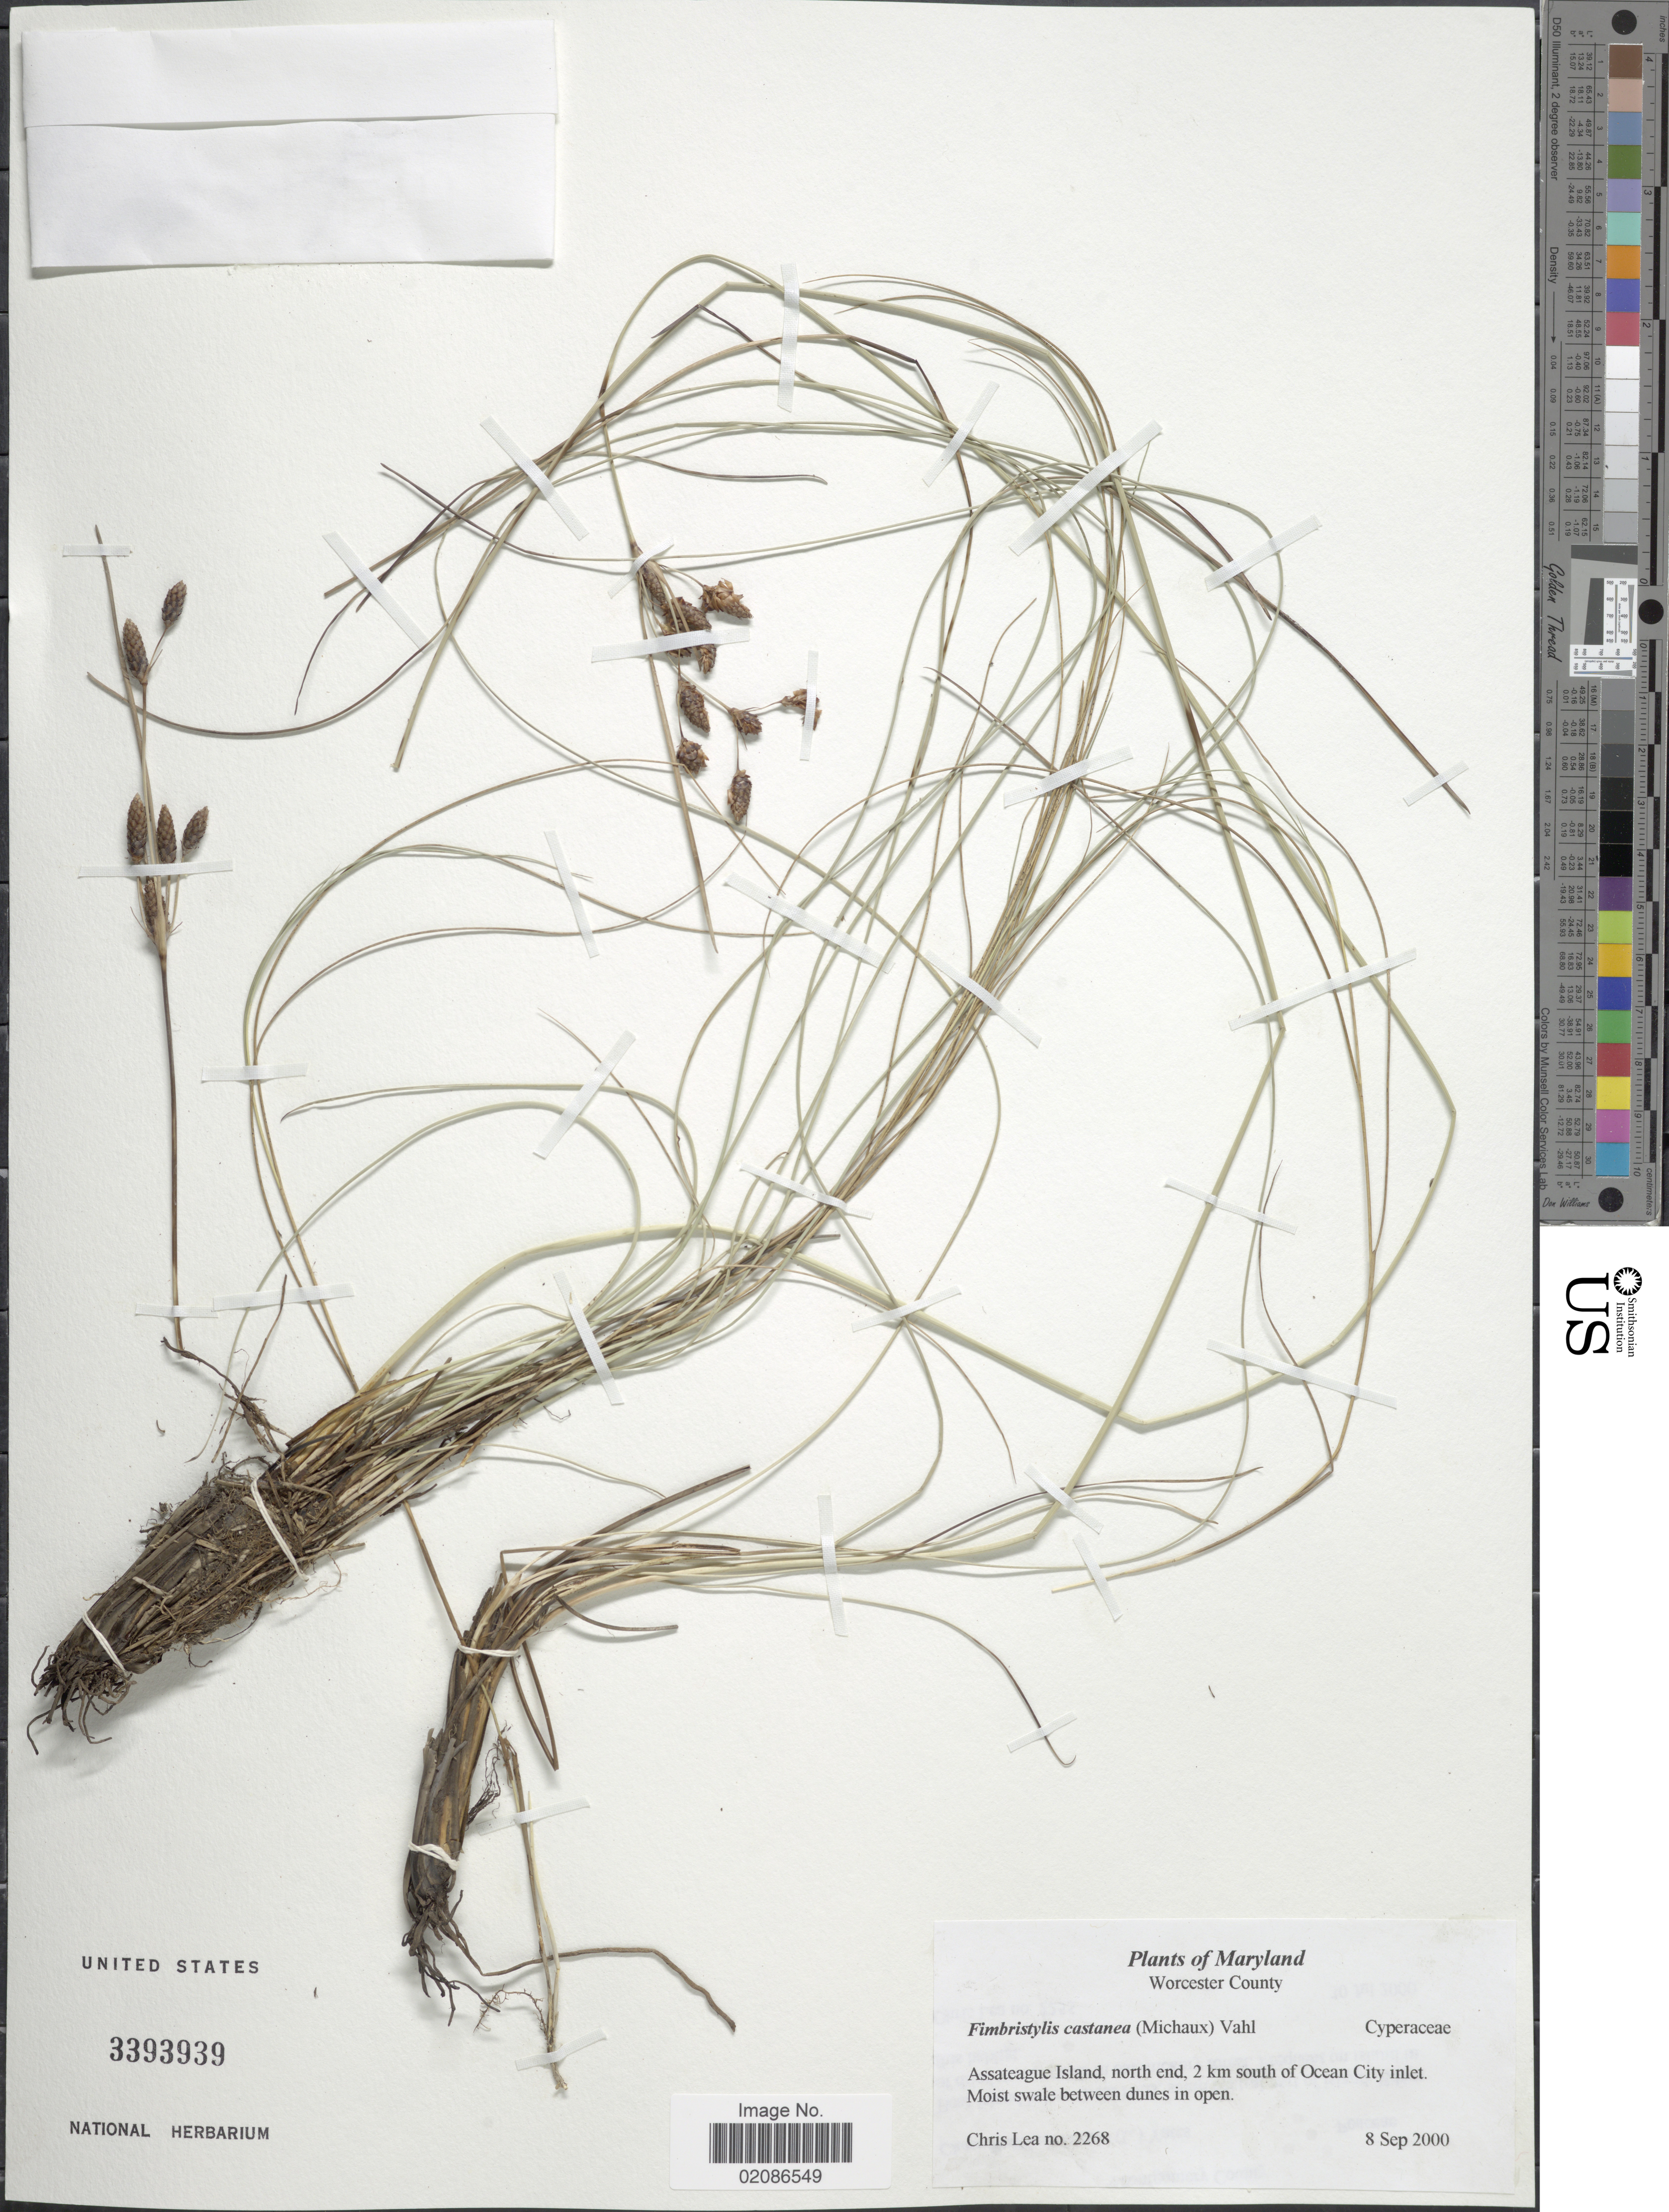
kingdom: Plantae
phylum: Tracheophyta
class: Liliopsida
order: Poales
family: Cyperaceae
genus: Fimbristylis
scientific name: Fimbristylis castanea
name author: (Michx.) Vahl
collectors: C. Lea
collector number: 2268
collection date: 2000-09-08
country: United States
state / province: Maryland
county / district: Worcester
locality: Worcester County, Assateague Island, north end, 2 km south of Ocean City inlet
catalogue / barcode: US 3393939